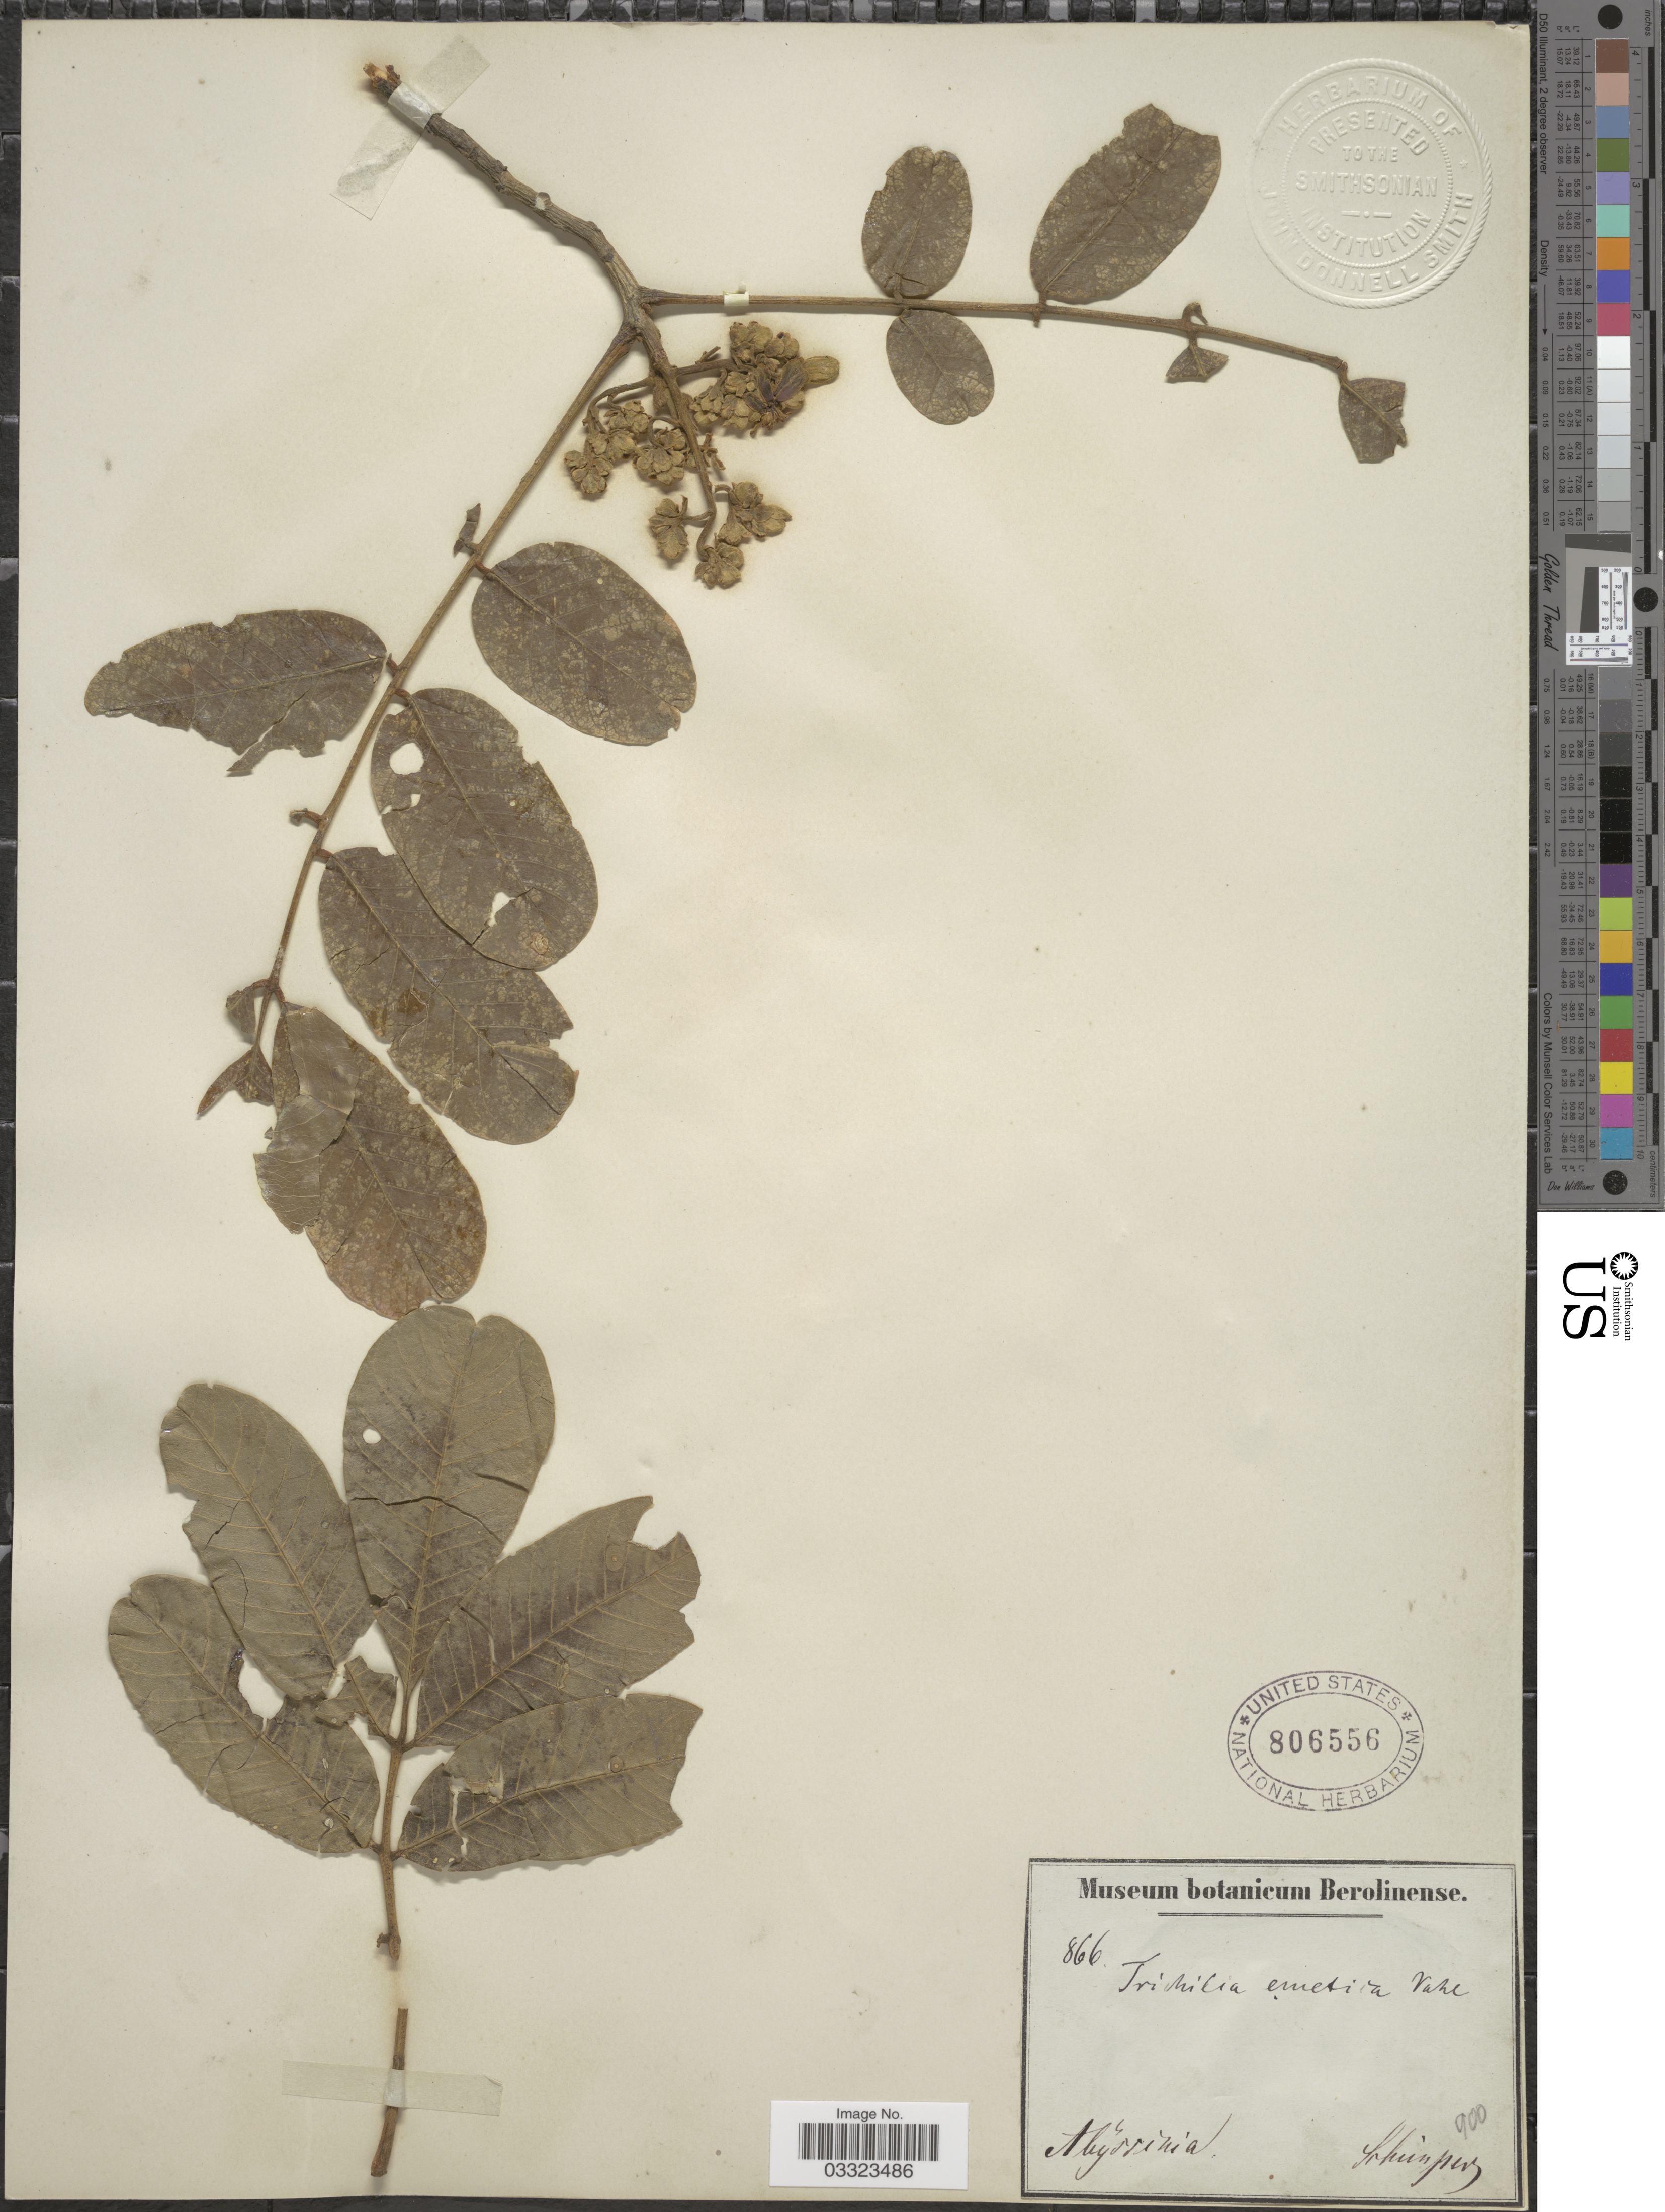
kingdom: Plantae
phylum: Tracheophyta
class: Magnoliopsida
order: Sapindales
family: Meliaceae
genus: Trichilia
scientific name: Trichilia emetica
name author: Vahl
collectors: -. Schimper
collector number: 866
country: Ethiopia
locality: Abyssinia.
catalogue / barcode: US 806556